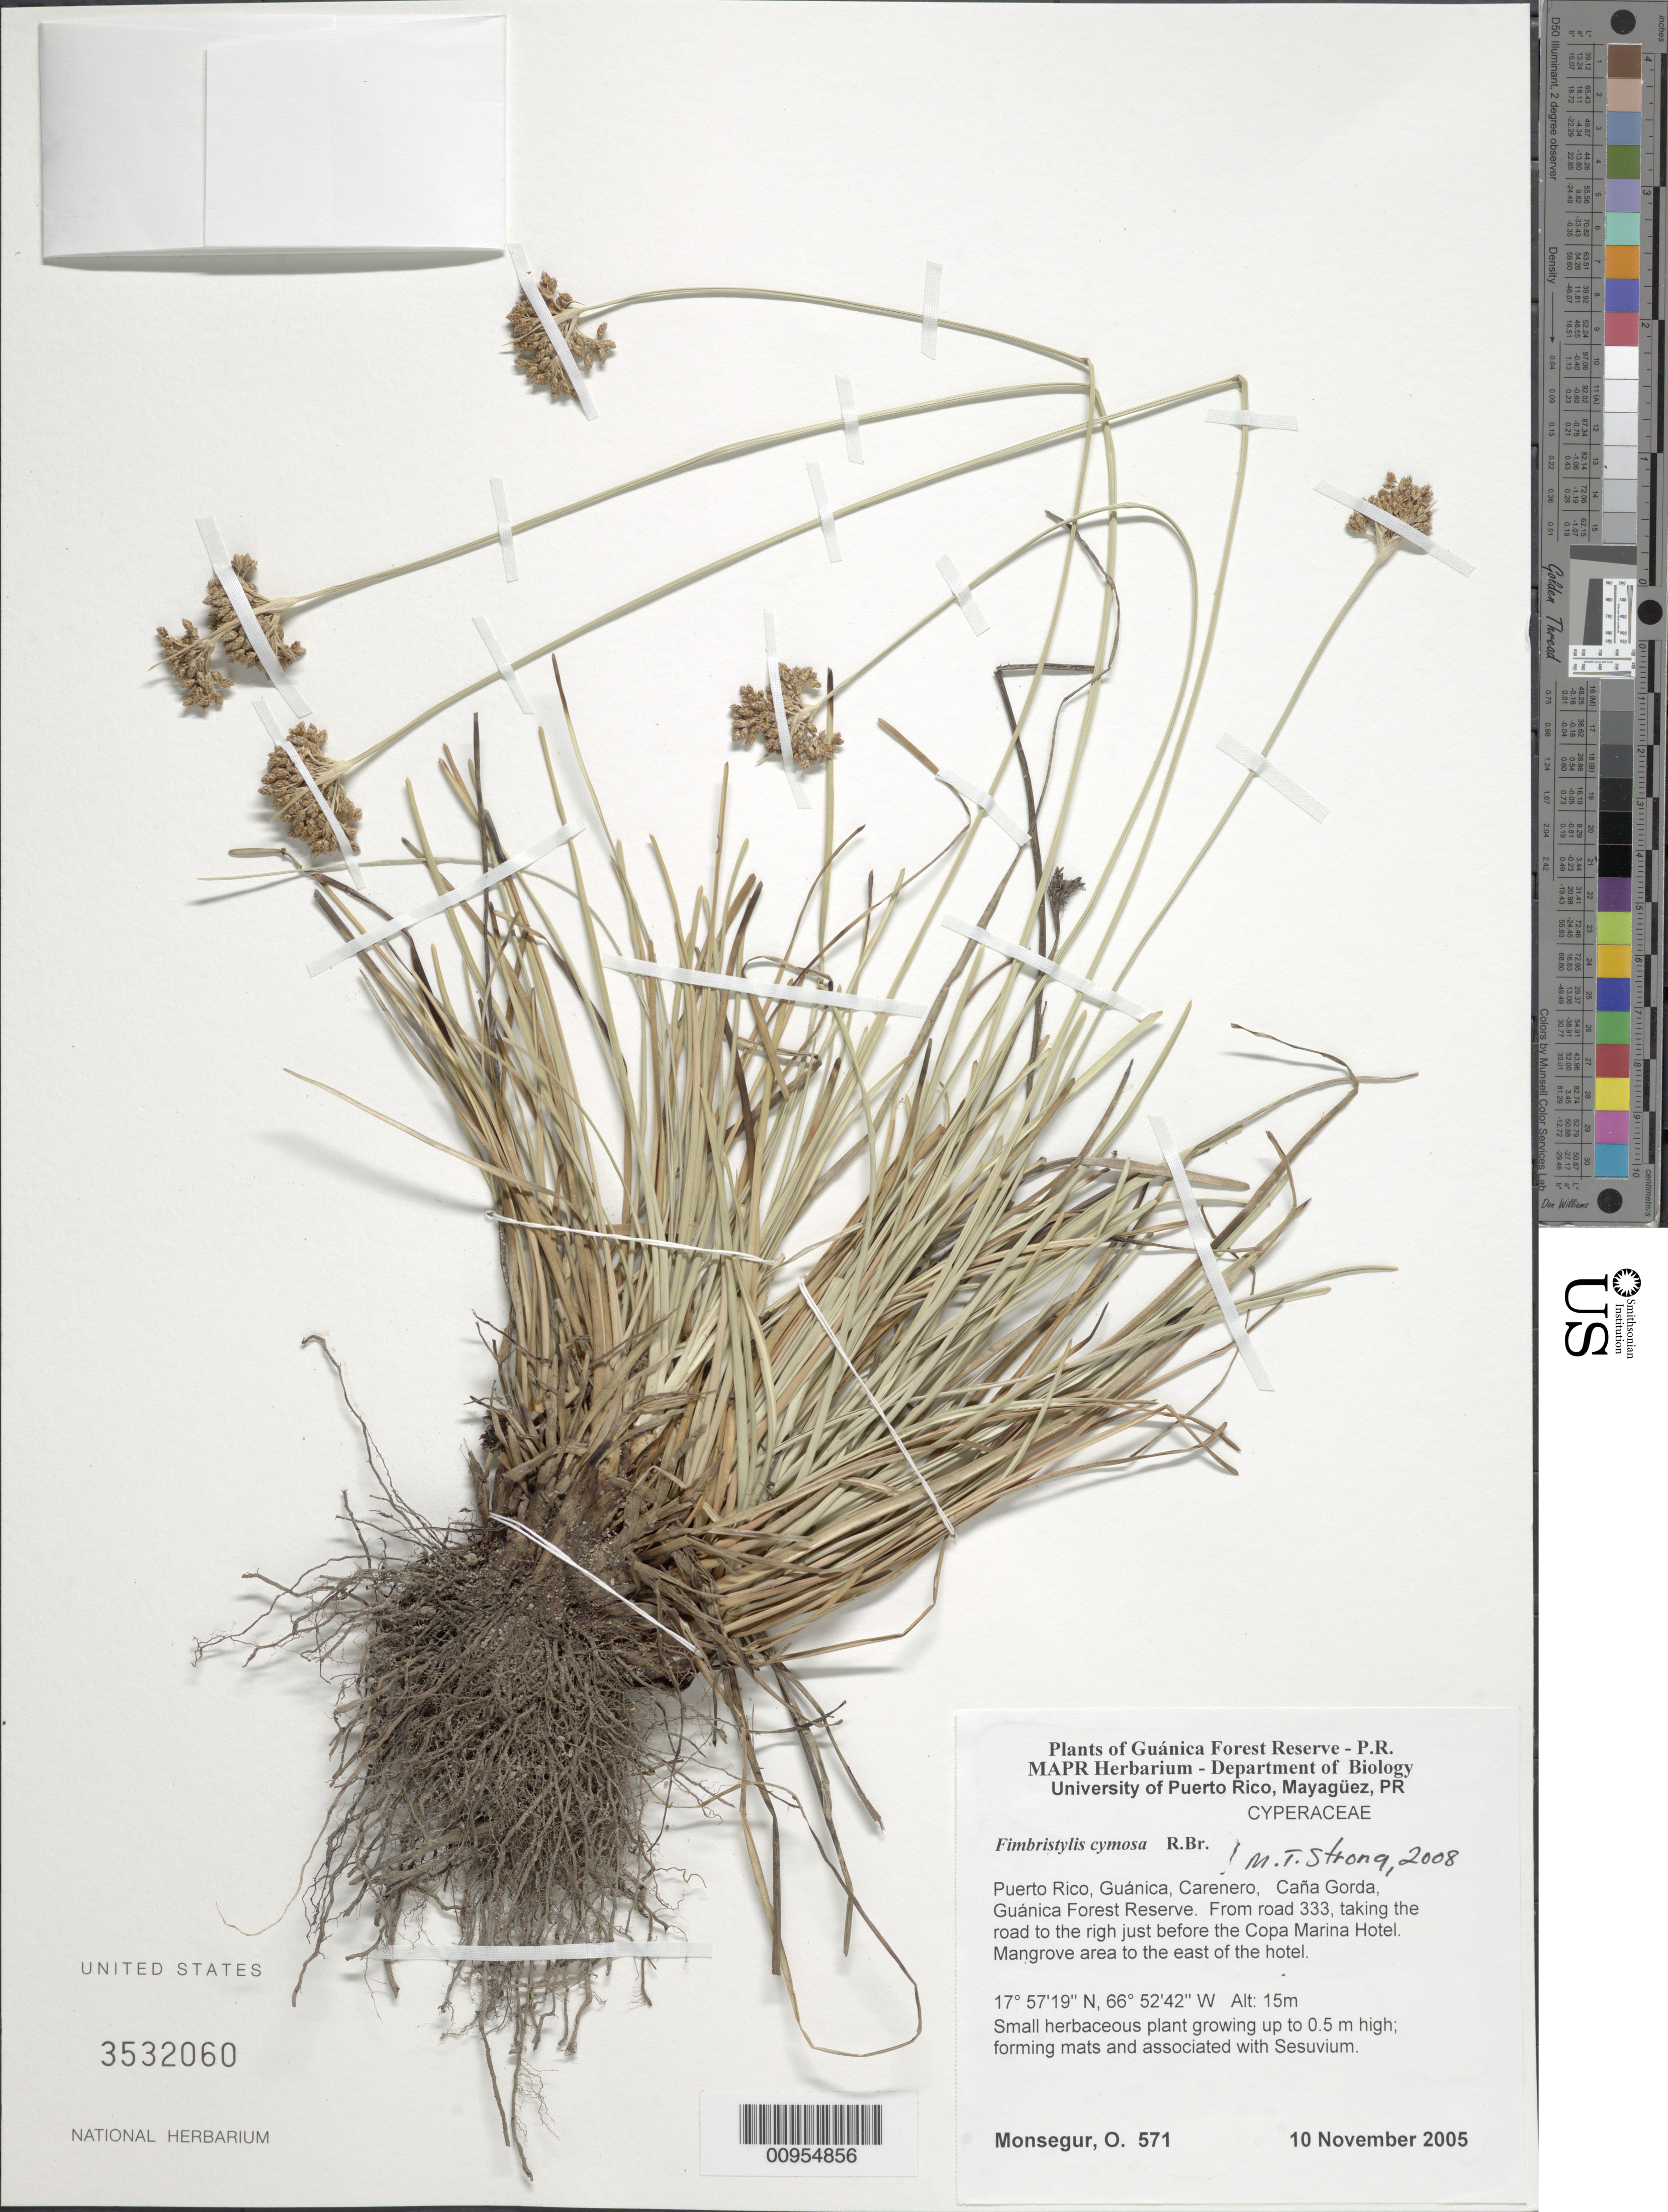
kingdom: Plantae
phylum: Tracheophyta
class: Liliopsida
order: Poales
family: Cyperaceae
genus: Fimbristylis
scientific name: Fimbristylis cymosa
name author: R. Br.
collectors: O. Monsegur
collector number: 571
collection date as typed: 10 Nov 2005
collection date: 2005-11-10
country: Puerto Rico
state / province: Guánica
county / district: Carenero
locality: Guánica Forest Reserve. Caña Gorda, from road 333, taking the road to the righ just before the Copa Marina Hotel. Mangrove area to the east of the hotel.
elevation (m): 15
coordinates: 17.57189, 66.52422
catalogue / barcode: US 3532060